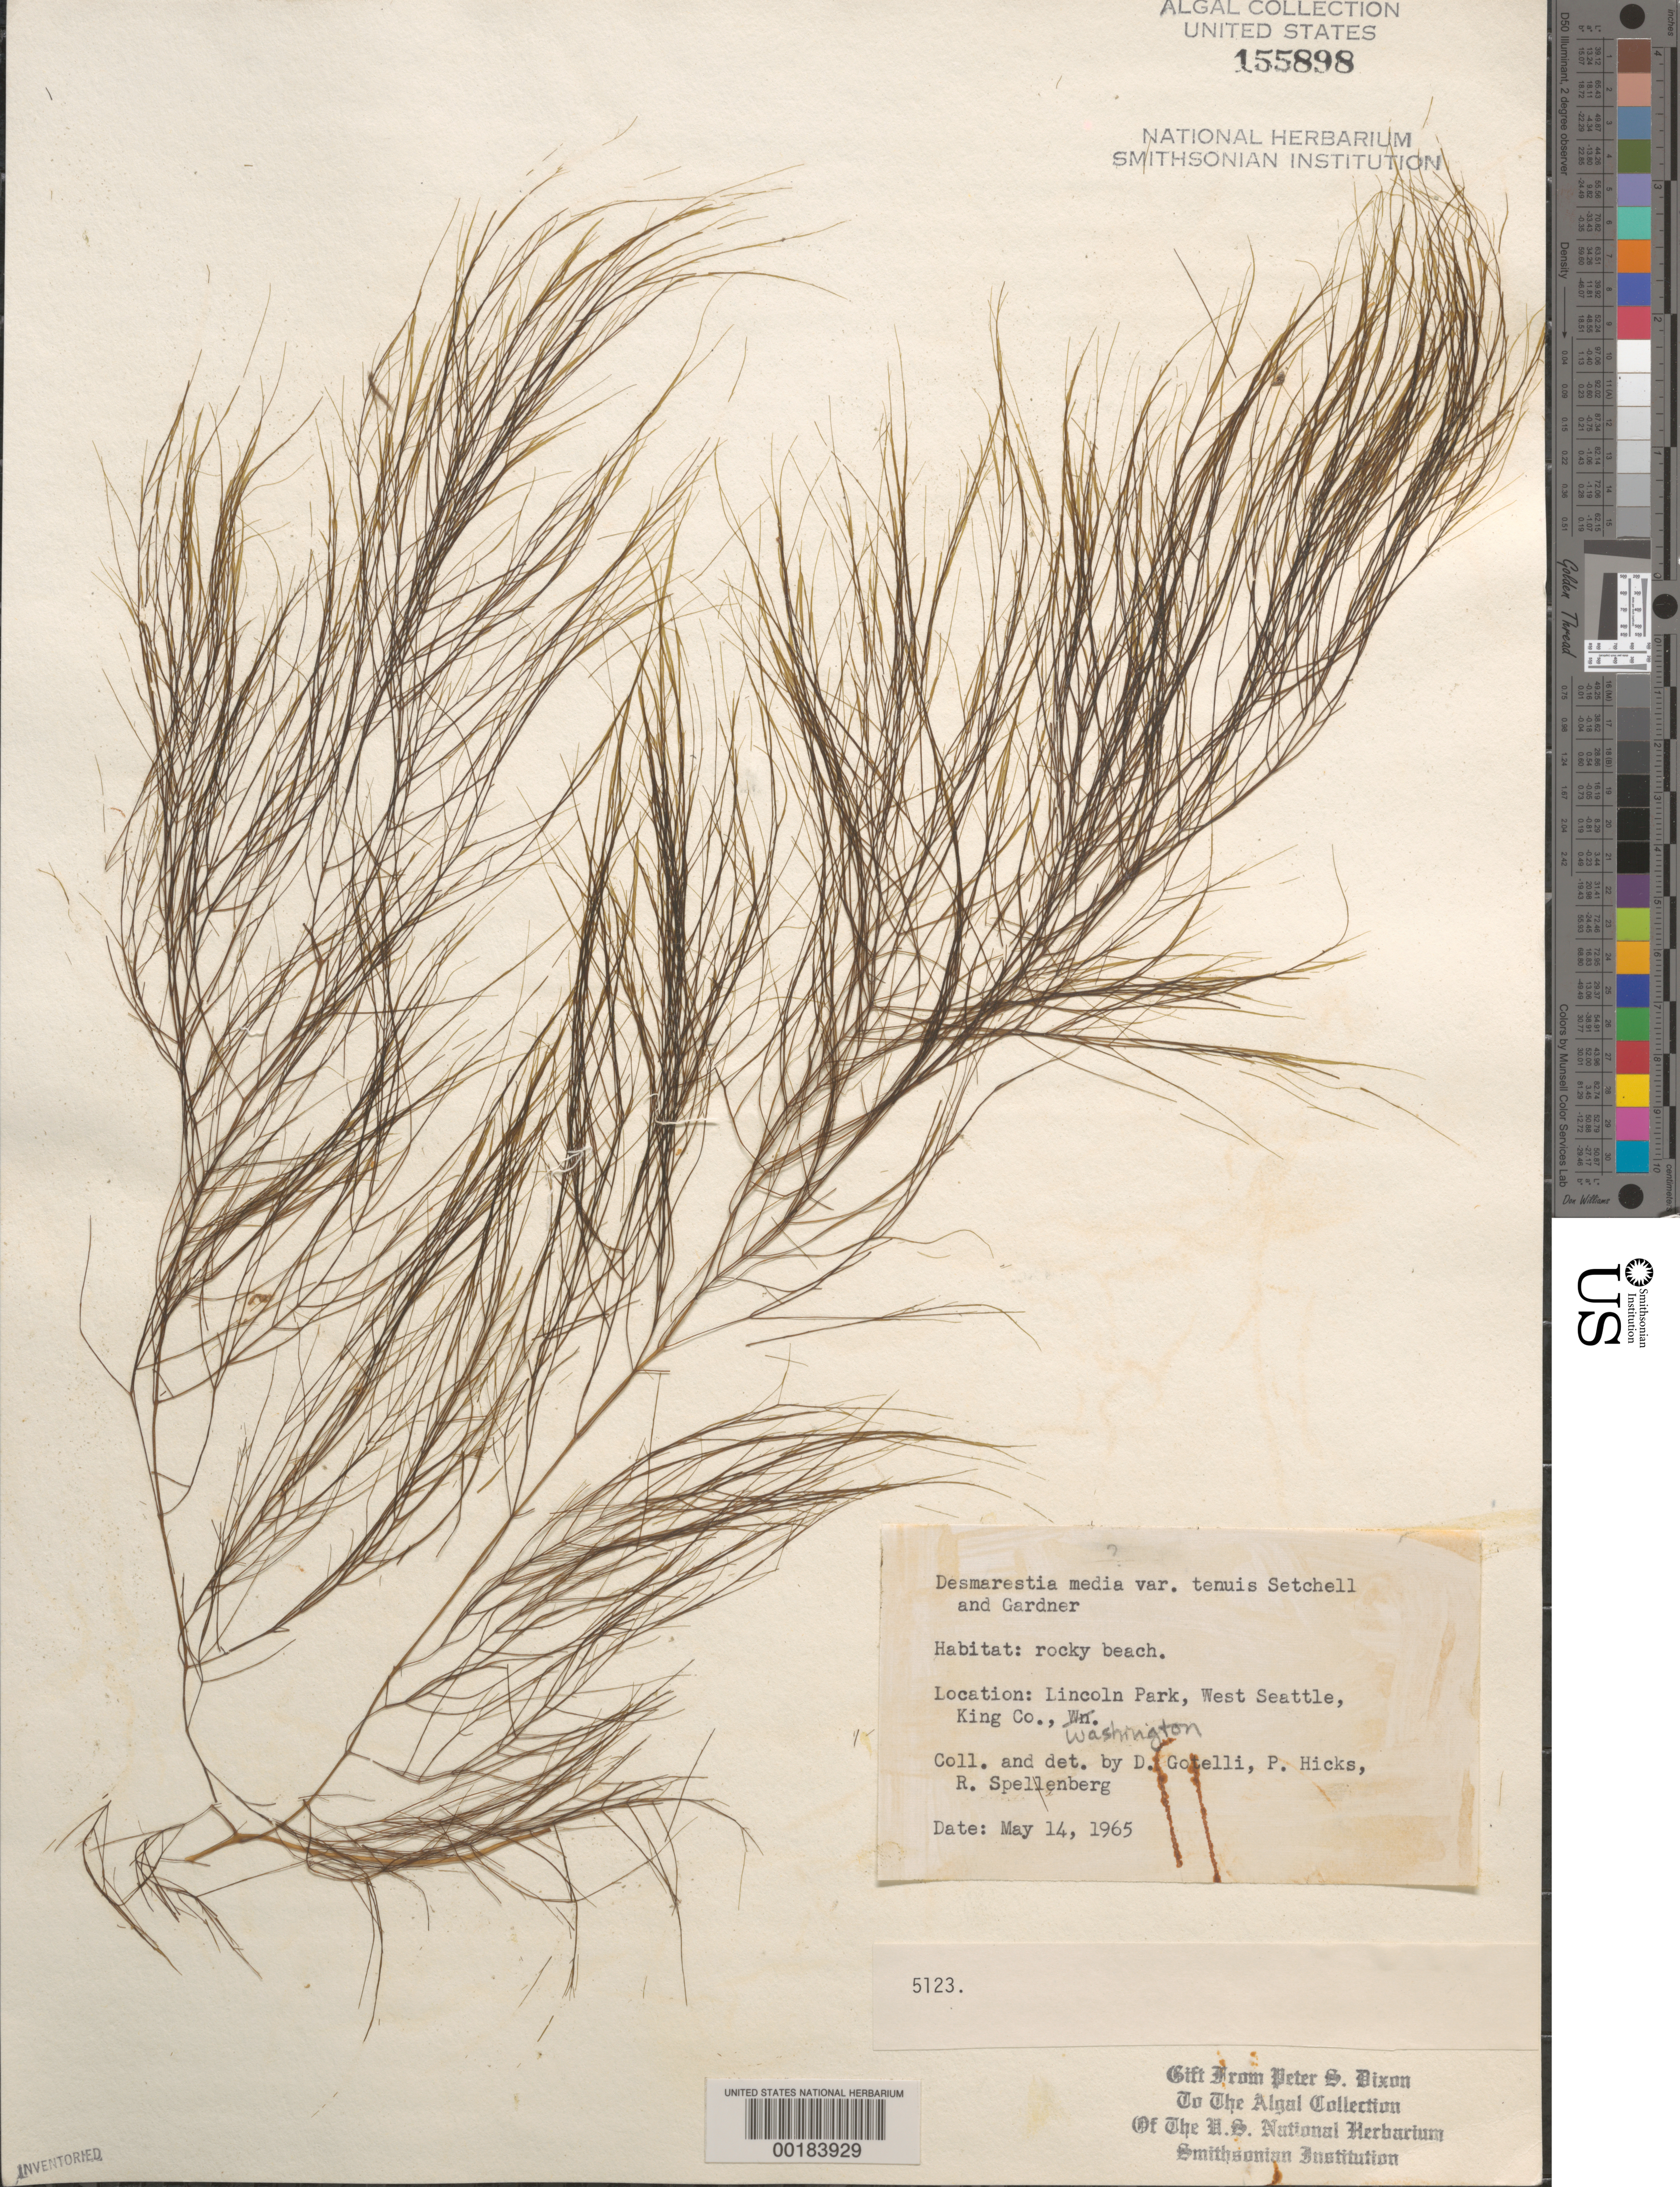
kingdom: Chromista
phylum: Ochrophyta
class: Phaeophyceae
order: Desmarestiales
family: Desmarestiaceae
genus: Desmarestia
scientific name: Desmarestia aculeata f. media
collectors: D. Gotelli, P. Hicks & R. W. Spellenberg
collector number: PSD 5123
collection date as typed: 14 May 1965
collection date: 1965-05-14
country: United States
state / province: Washington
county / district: King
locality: Lincoln Park, west Seattle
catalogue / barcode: US 155898